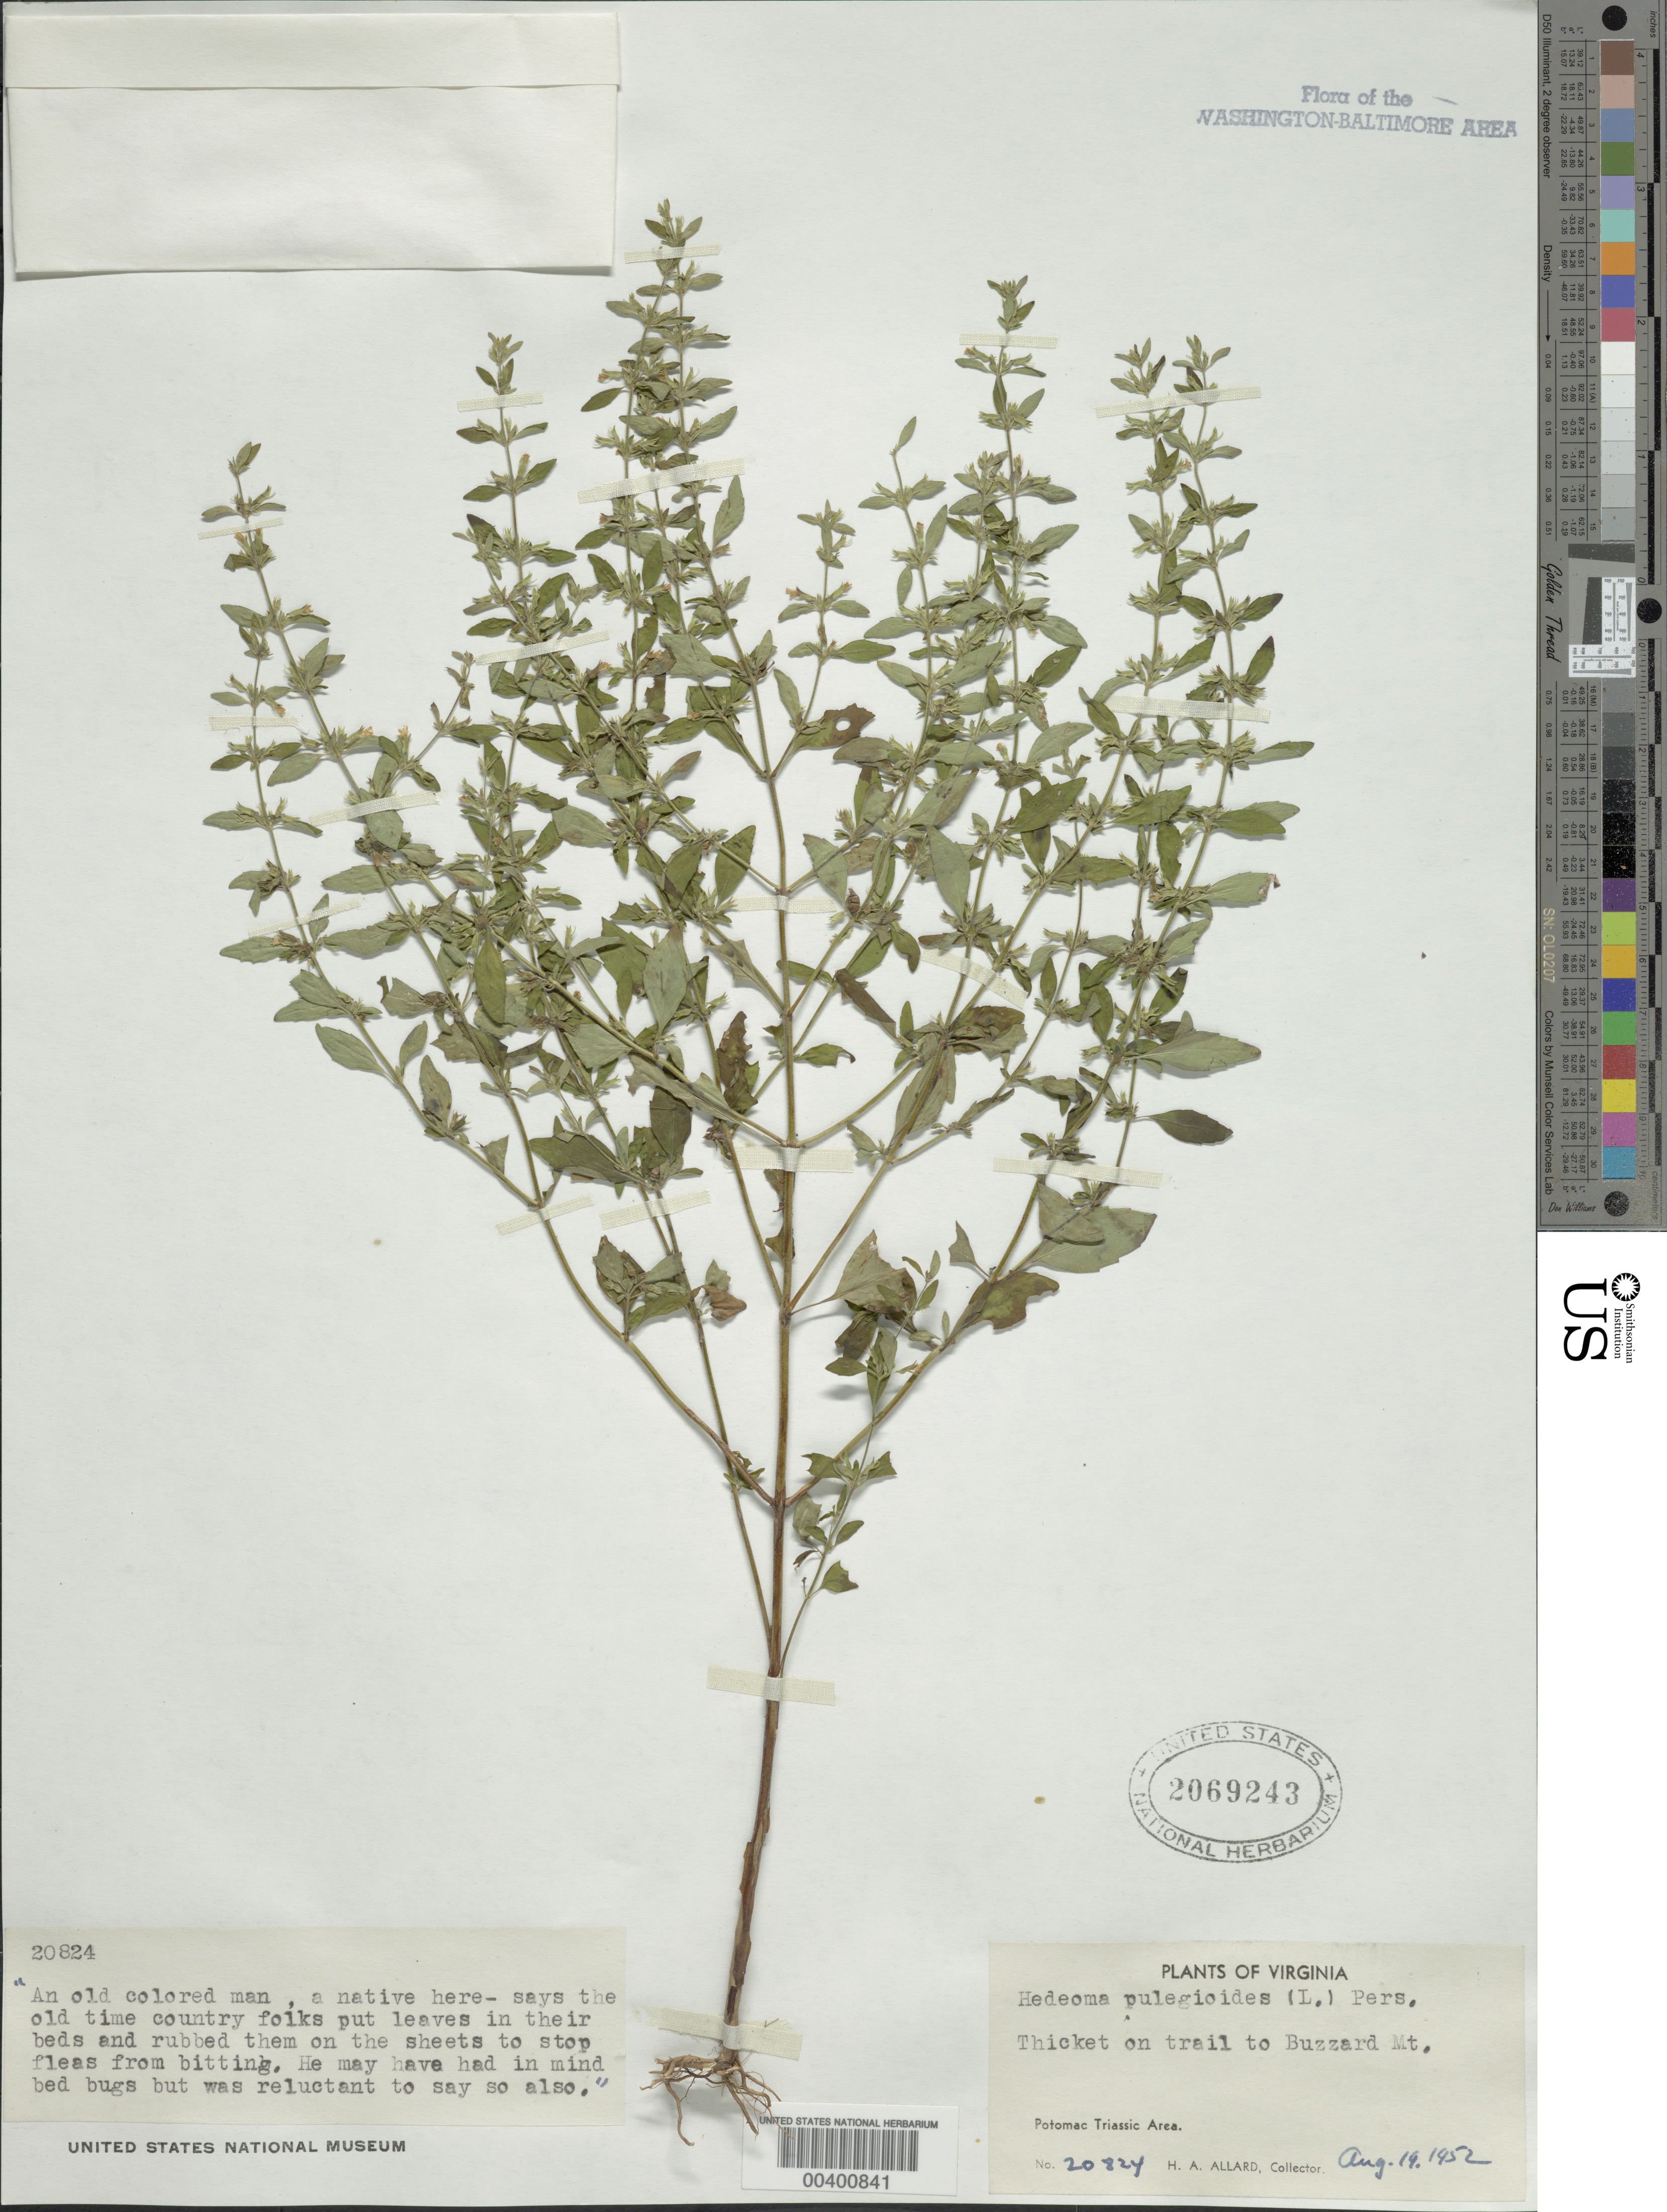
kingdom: Plantae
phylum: Tracheophyta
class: Magnoliopsida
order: Lamiales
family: Lamiaceae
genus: Hedeoma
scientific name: Hedeoma pulegioides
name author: (L.) Pers.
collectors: H. A. Allard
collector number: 20824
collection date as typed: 19 Aug 1952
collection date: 1952-08-19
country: United States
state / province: Virginia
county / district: Culpeper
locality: Buzzard Mt.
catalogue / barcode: US 2069243